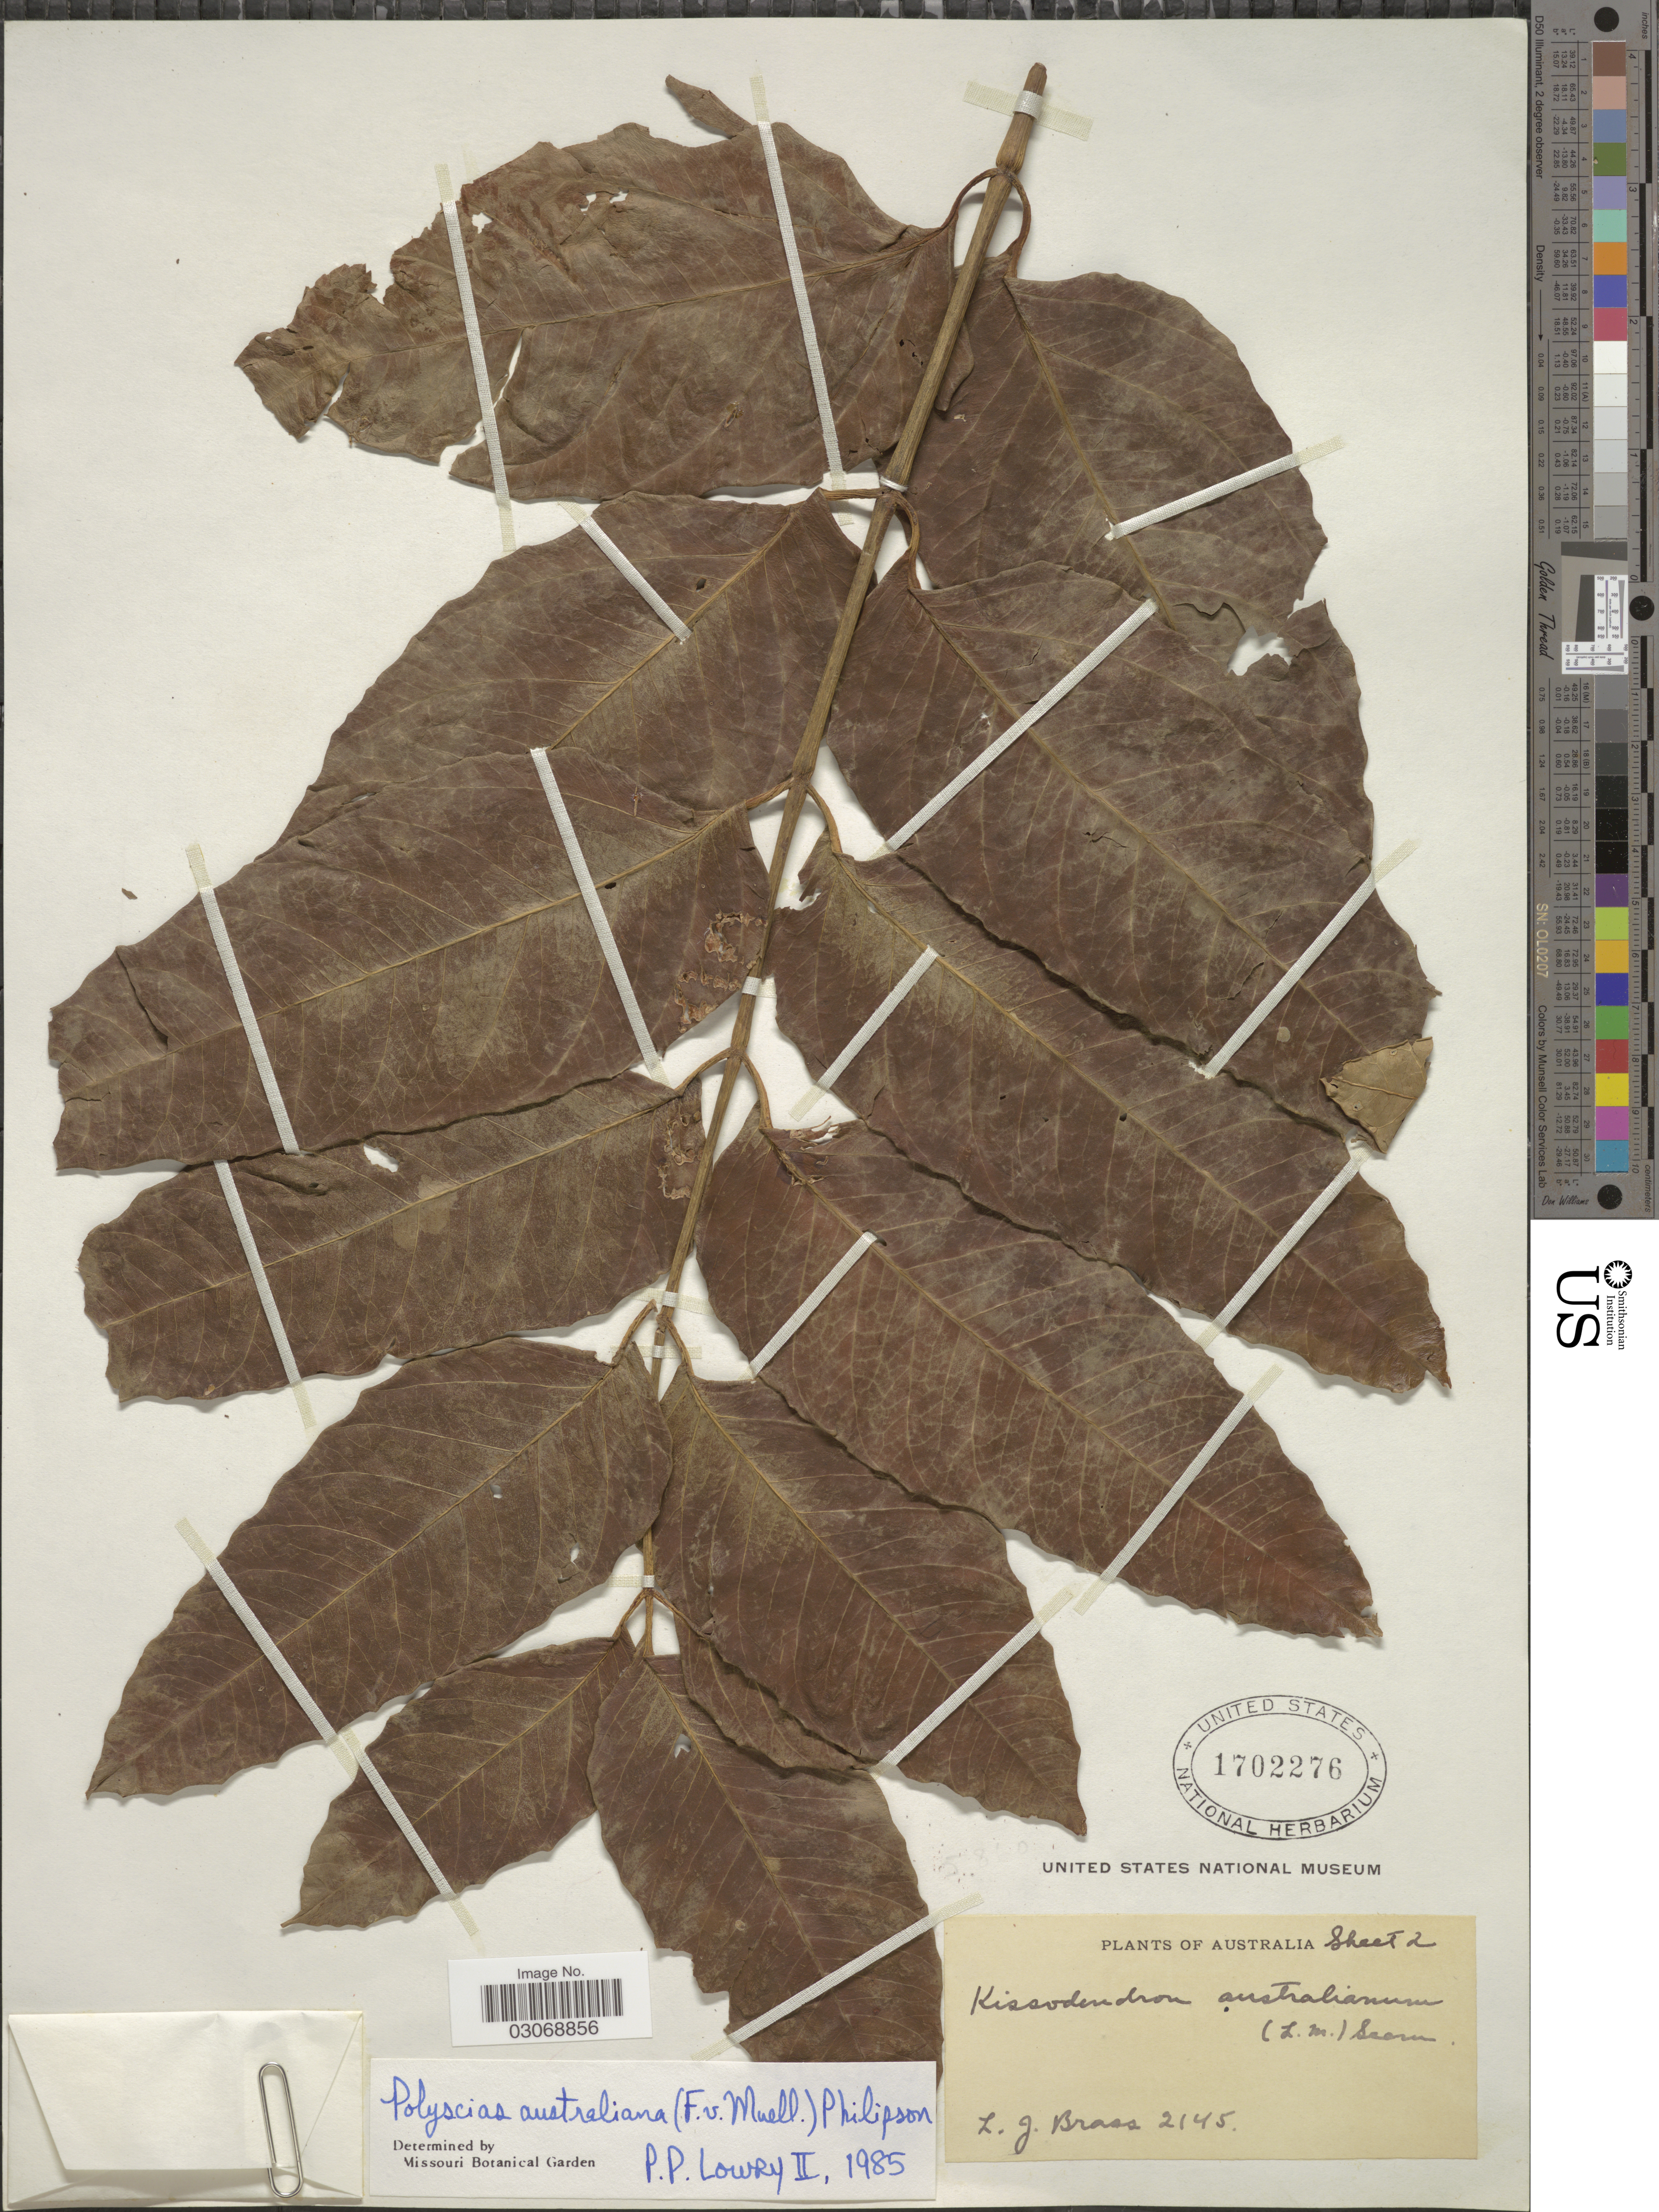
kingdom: Plantae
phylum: Tracheophyta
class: Magnoliopsida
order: Apiales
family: Araliaceae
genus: Polyscias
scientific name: Polyscias australiana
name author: (F. Muell.) Philipson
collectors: L. J. Brass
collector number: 2145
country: Australia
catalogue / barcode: US 1702276